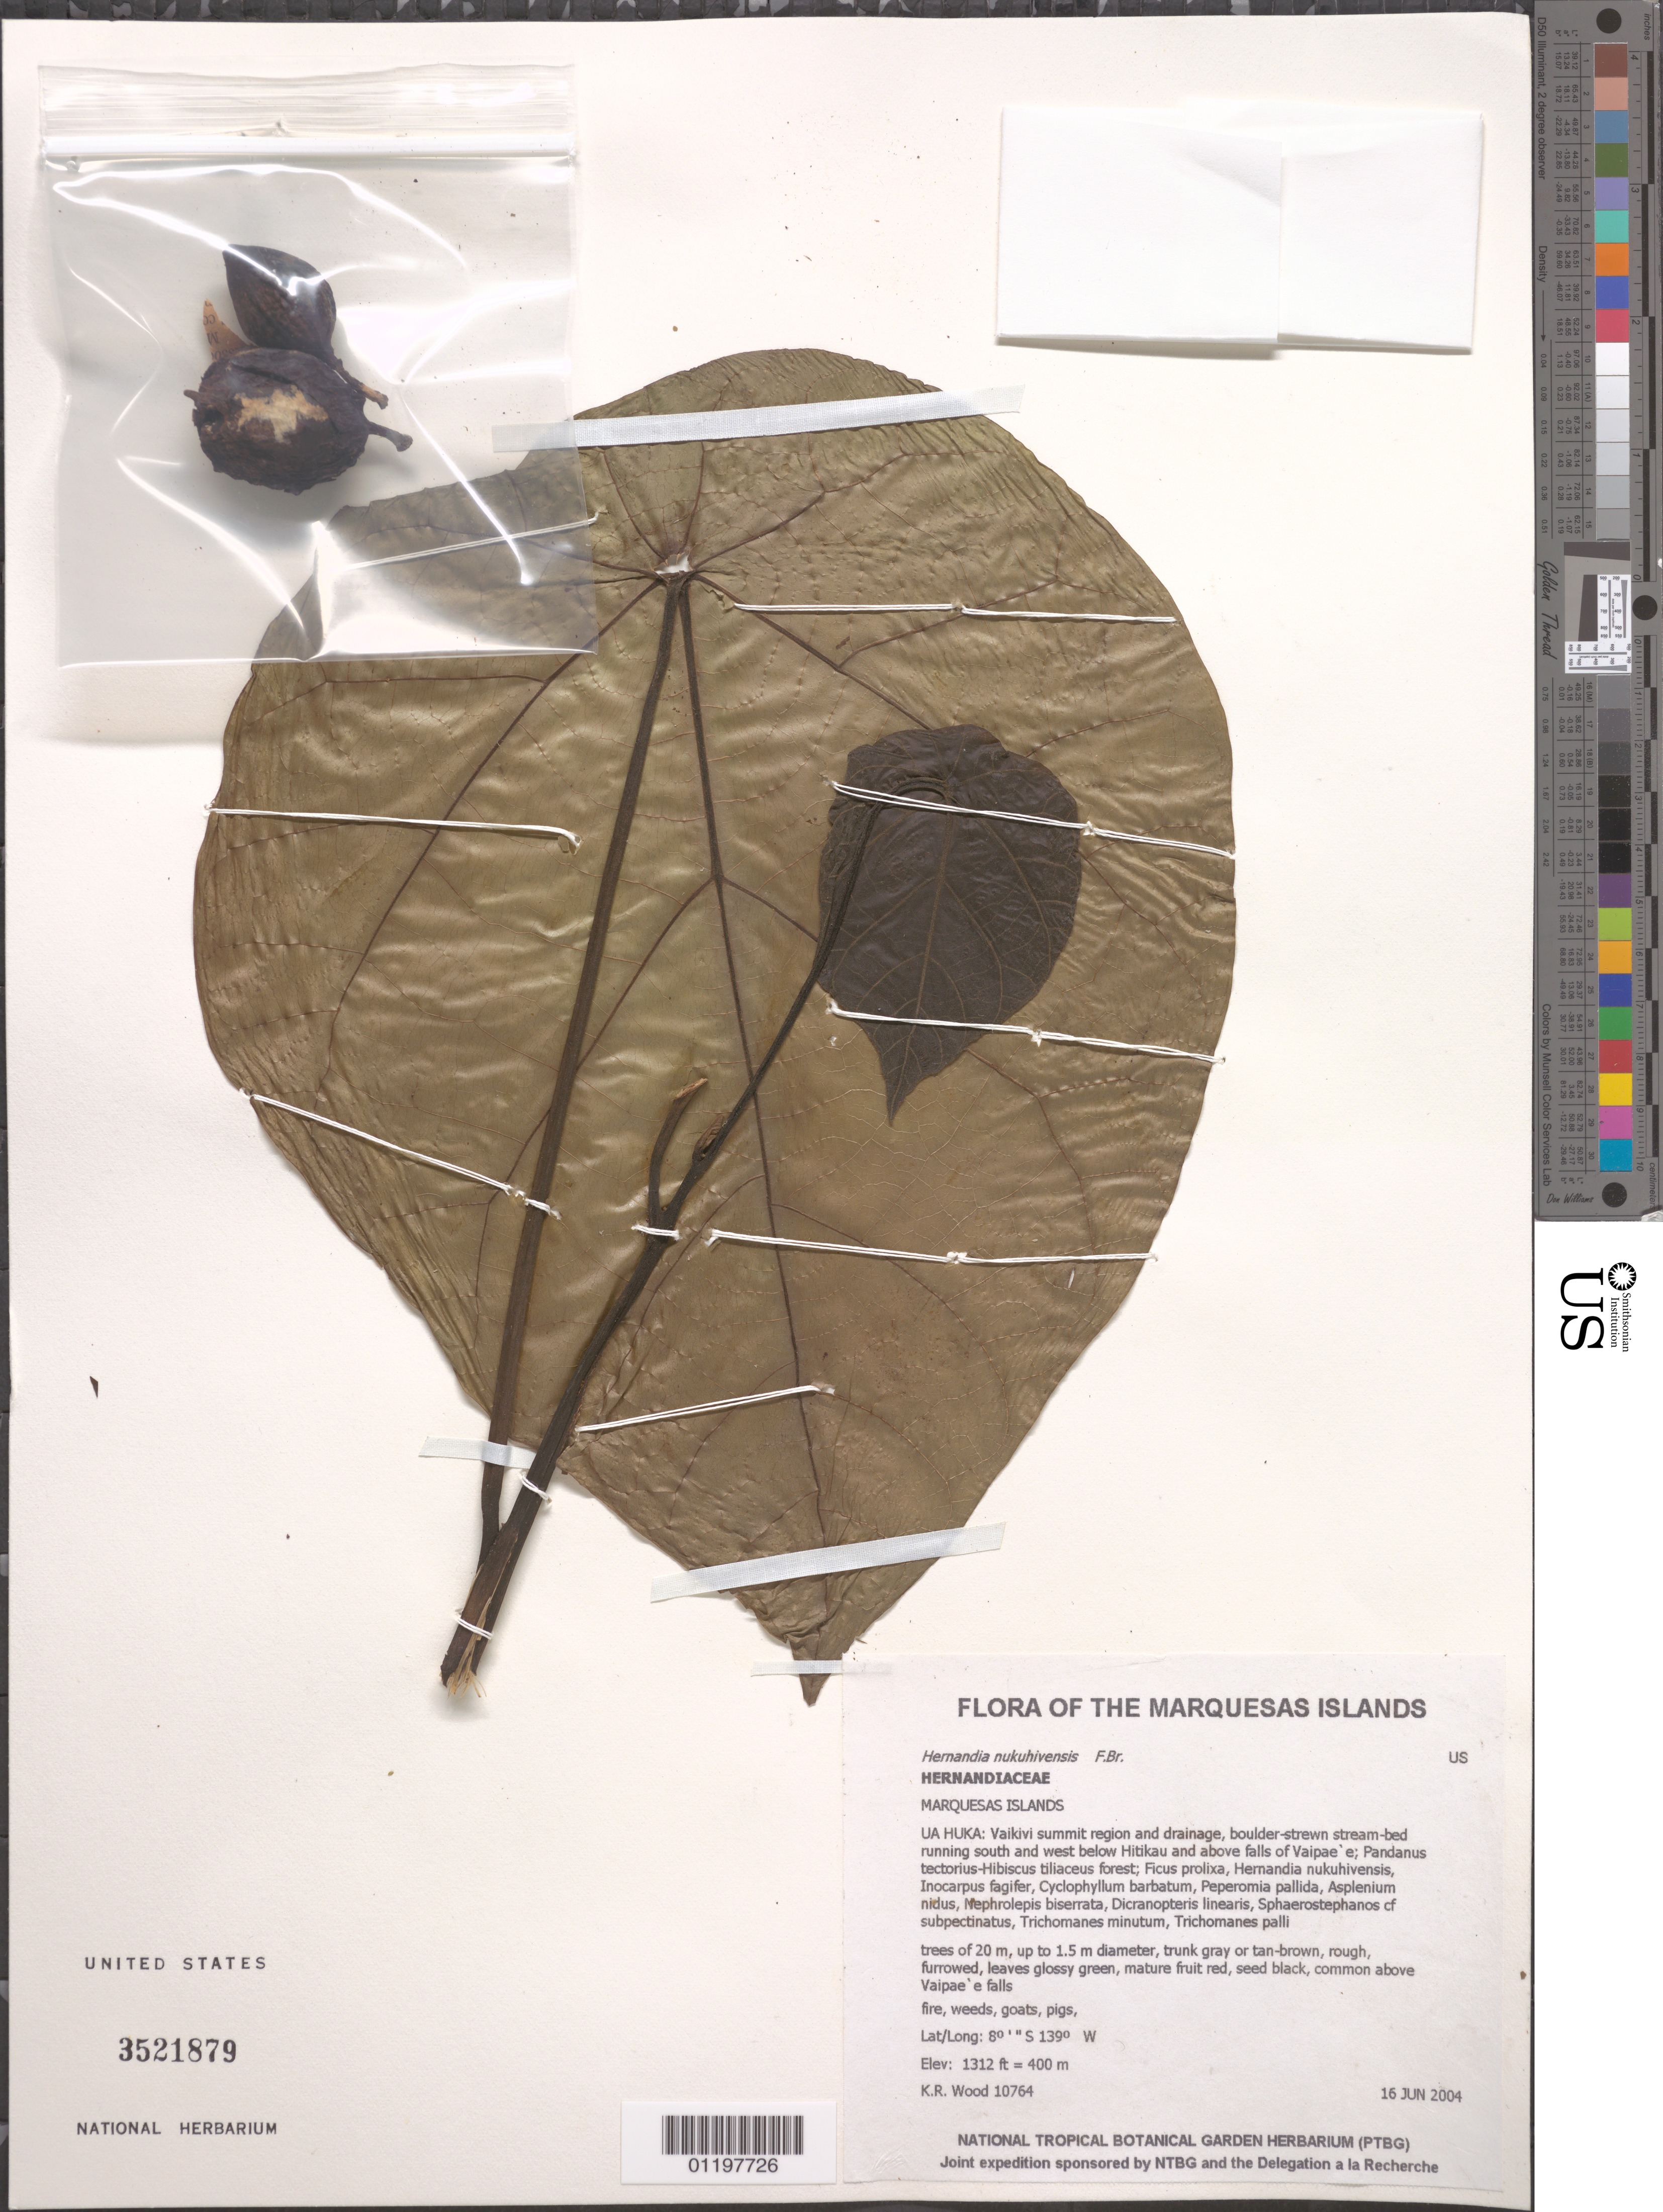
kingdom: Plantae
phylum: Tracheophyta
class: Magnoliopsida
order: Laurales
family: Hernandiaceae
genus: Hernandia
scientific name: Hernandia nukuhivensis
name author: F. Br.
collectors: K. R. Wood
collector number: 10764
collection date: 2004-06-16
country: French Polynesia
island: Ua Huka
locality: Vaikivi summit region and drainage, boulder-strewn stream-bed running south and west below Hitikau and above falls of Vaipae'e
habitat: Pandanus tectorius - Hibiscus tiliaceus forest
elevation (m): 400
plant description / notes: Fire, weeds, goats, pigs,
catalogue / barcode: US 3521879